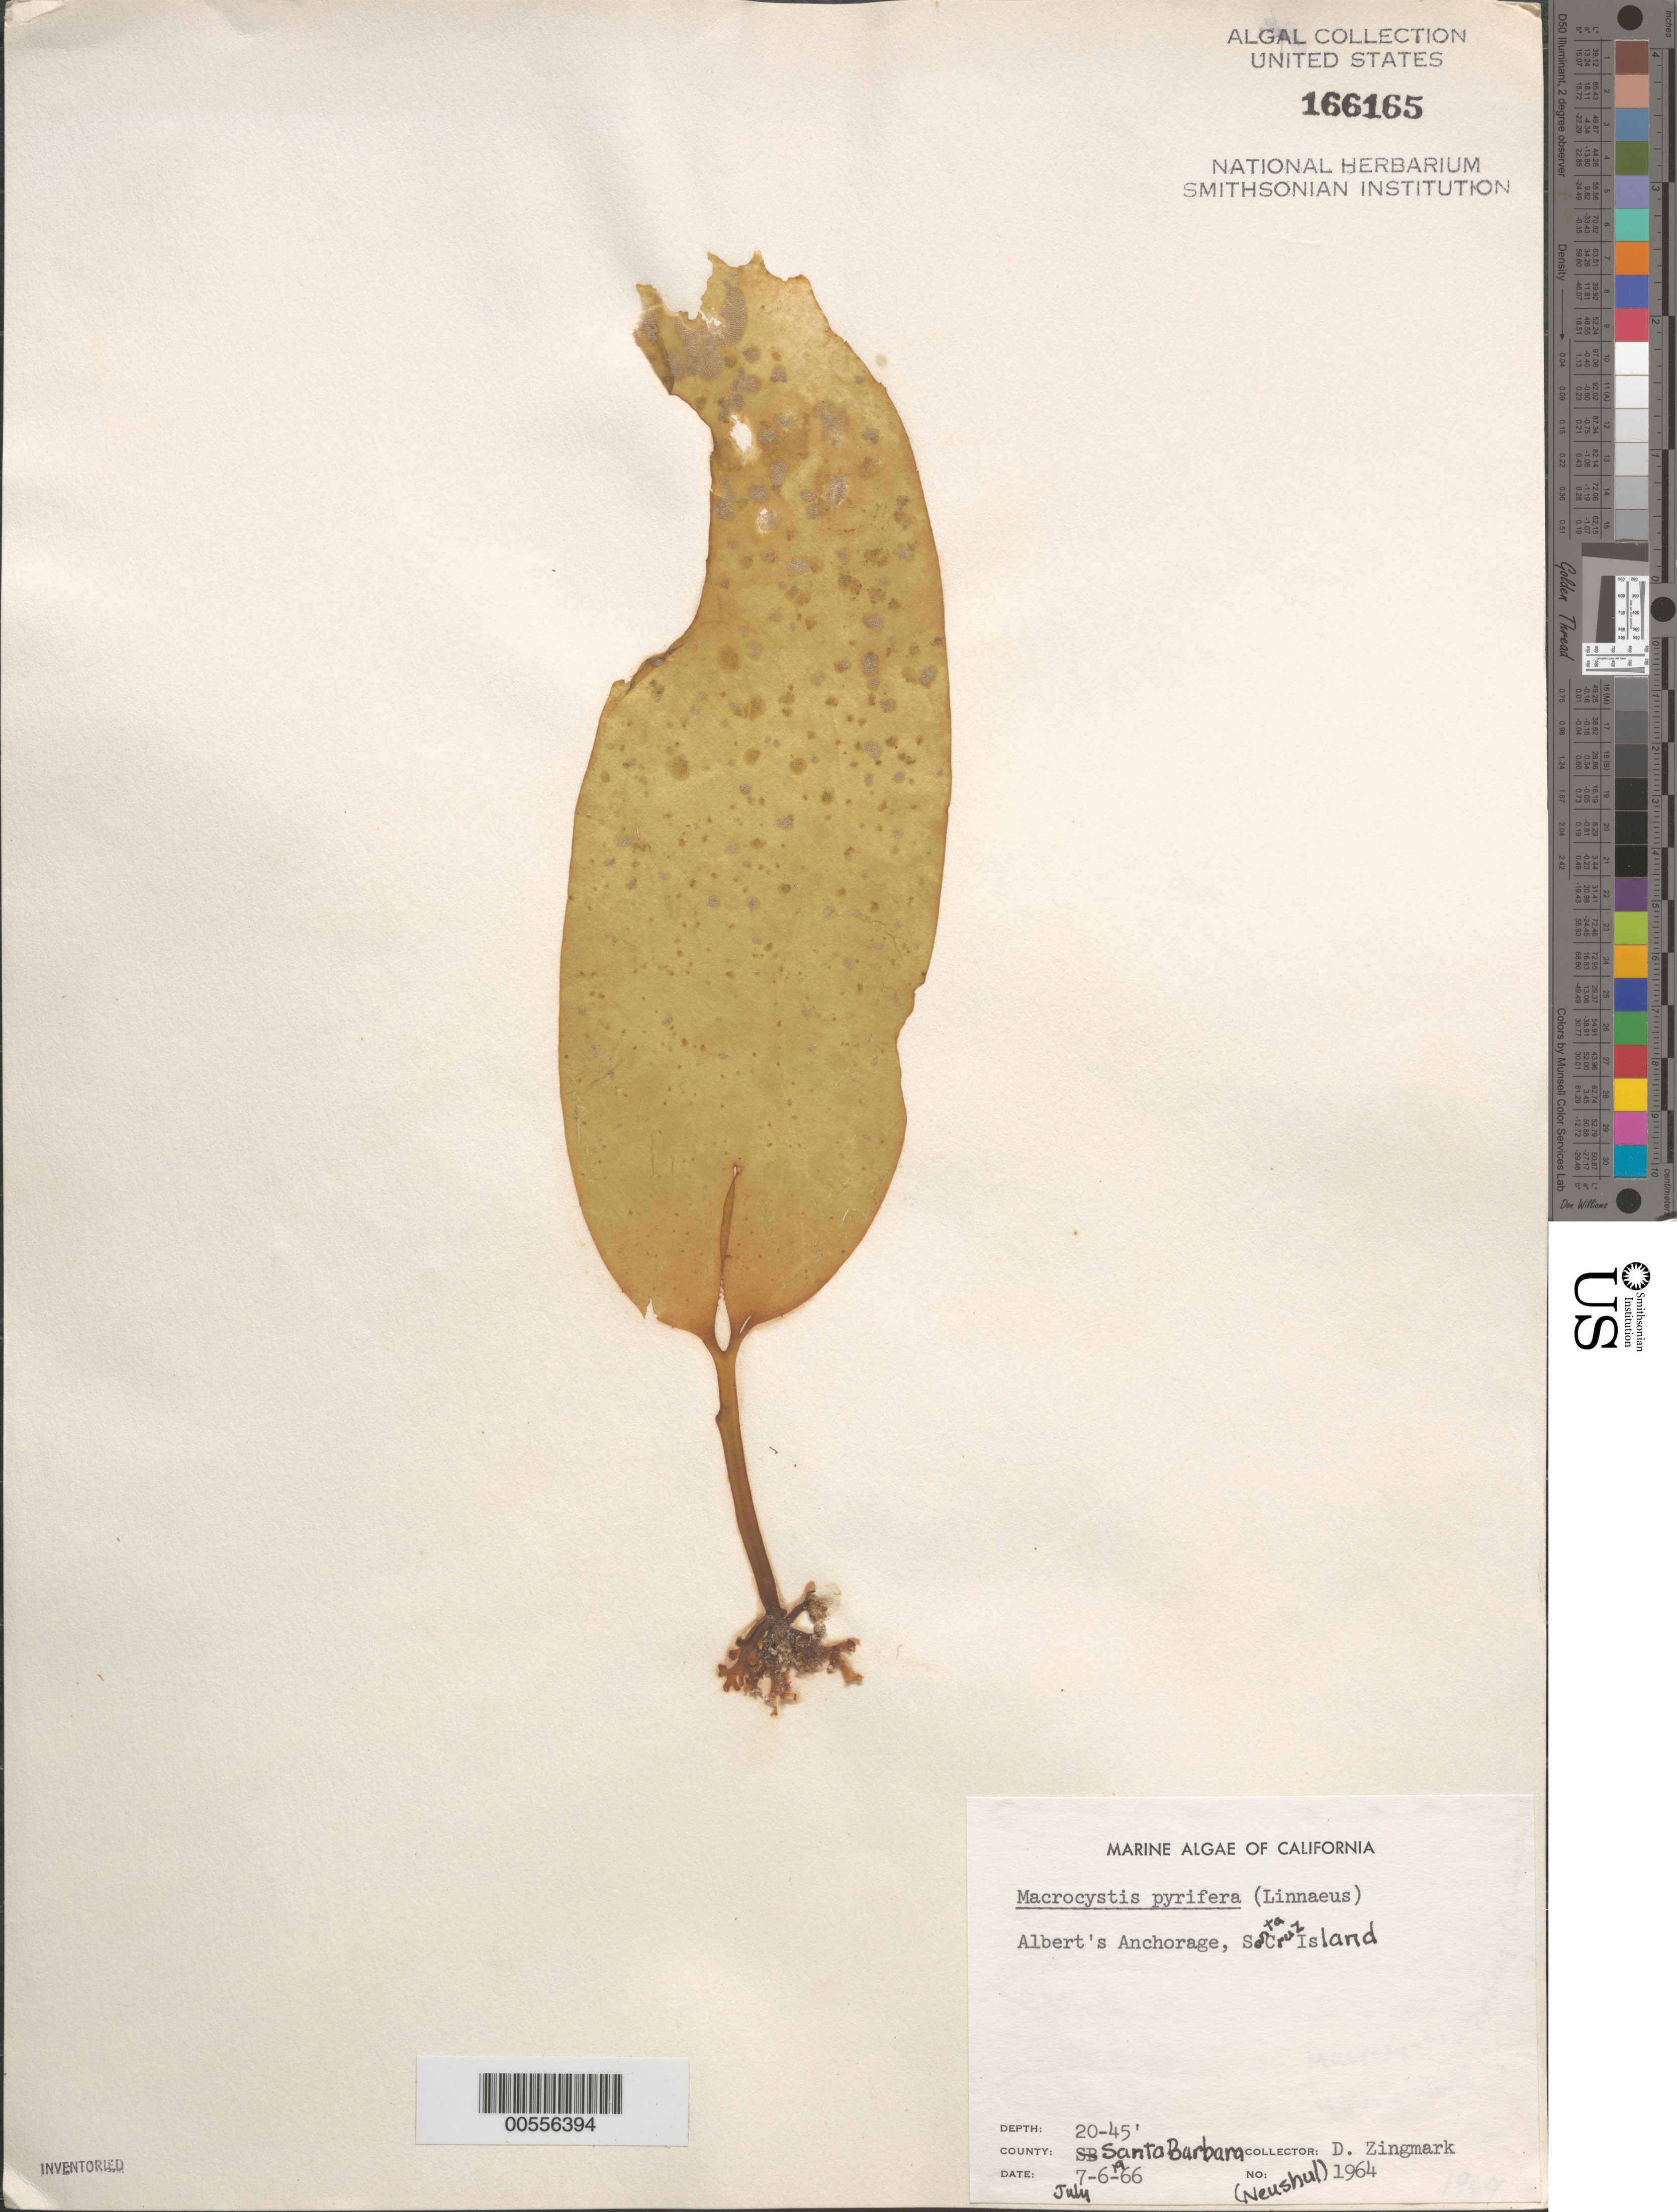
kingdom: Chromista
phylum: Ochrophyta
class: Phaeophyceae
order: Laminariales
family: Laminariaceae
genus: Macrocystis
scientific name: Macrocystis pyrifera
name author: (L.) C. Agardh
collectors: R. Zingmark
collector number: Neushul 1964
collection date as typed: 06 Jul 1966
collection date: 1966-07-06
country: United States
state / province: California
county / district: Santa Barbara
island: Santa Cruz Island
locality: Albert's Anchorage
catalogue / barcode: US 166165